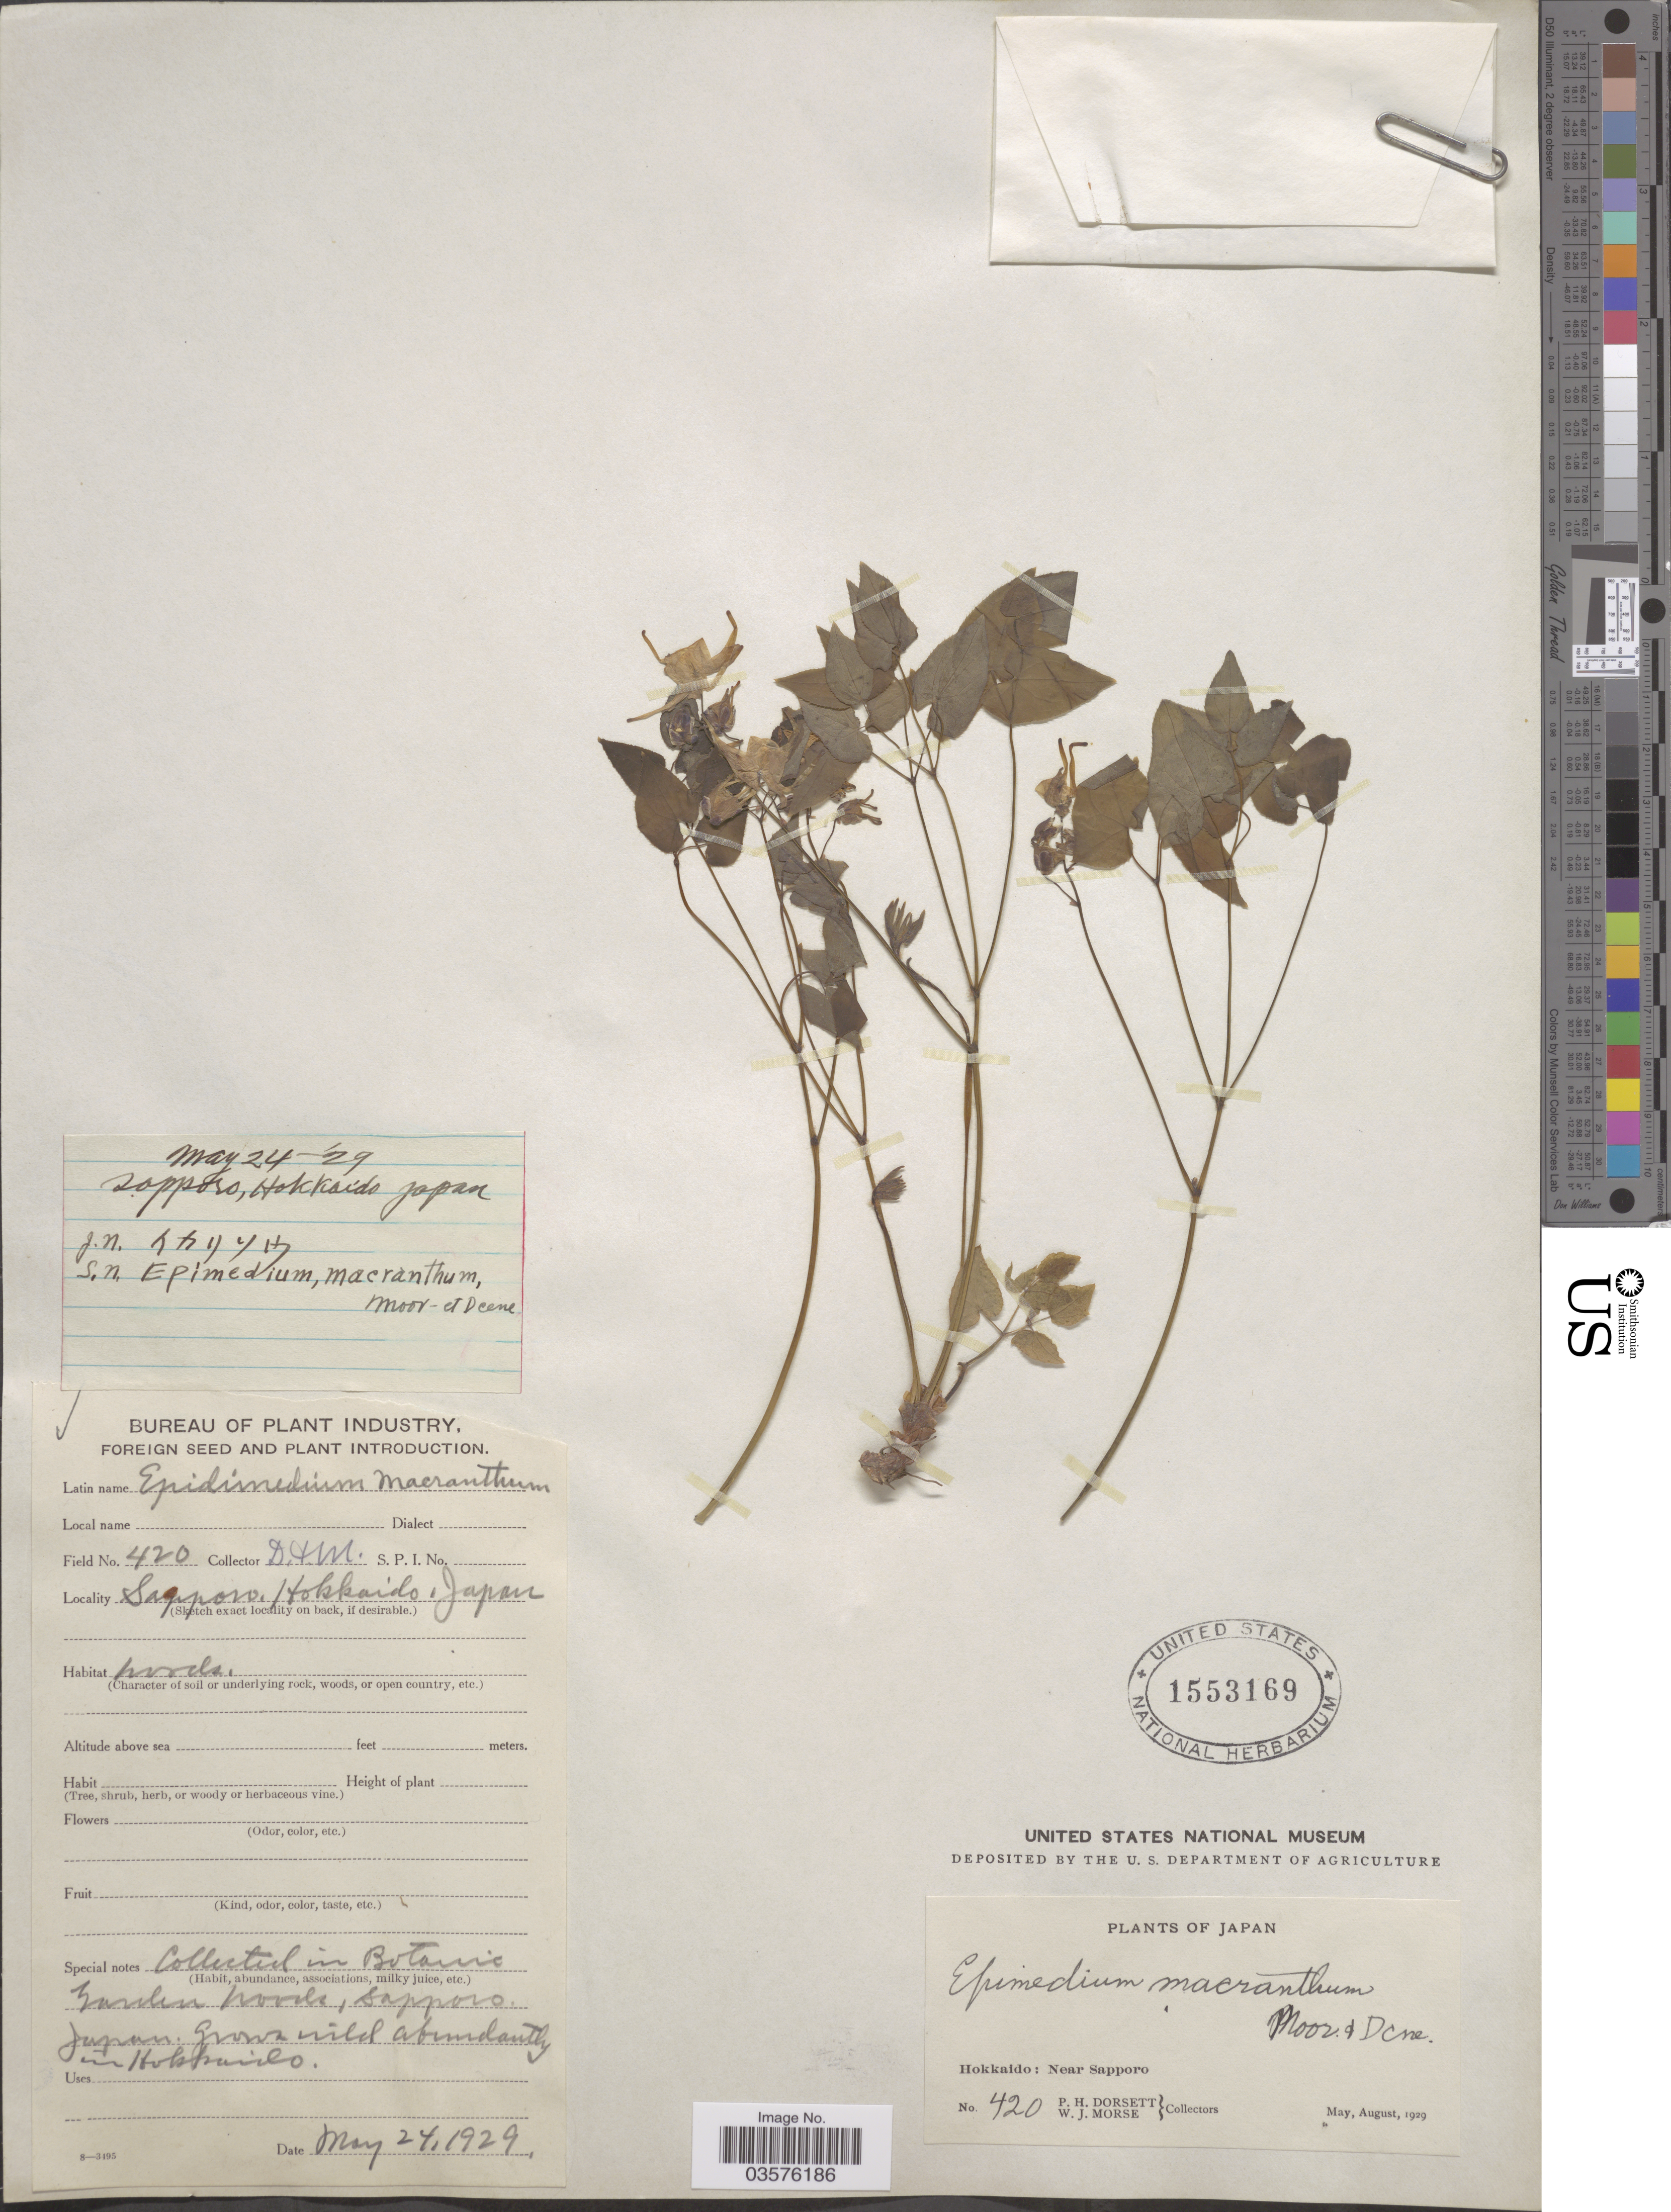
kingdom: Plantae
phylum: Tracheophyta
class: Magnoliopsida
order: Ranunculales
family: Berberidaceae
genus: Epimedium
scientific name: Epimedium grandiflorum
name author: C. Morren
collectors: P. H. Dorsett & W. J. Morse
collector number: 420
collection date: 1929-05-24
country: Japan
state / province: Hokkaidō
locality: Hokkaido: Near Sapporo.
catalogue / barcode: US 1553169